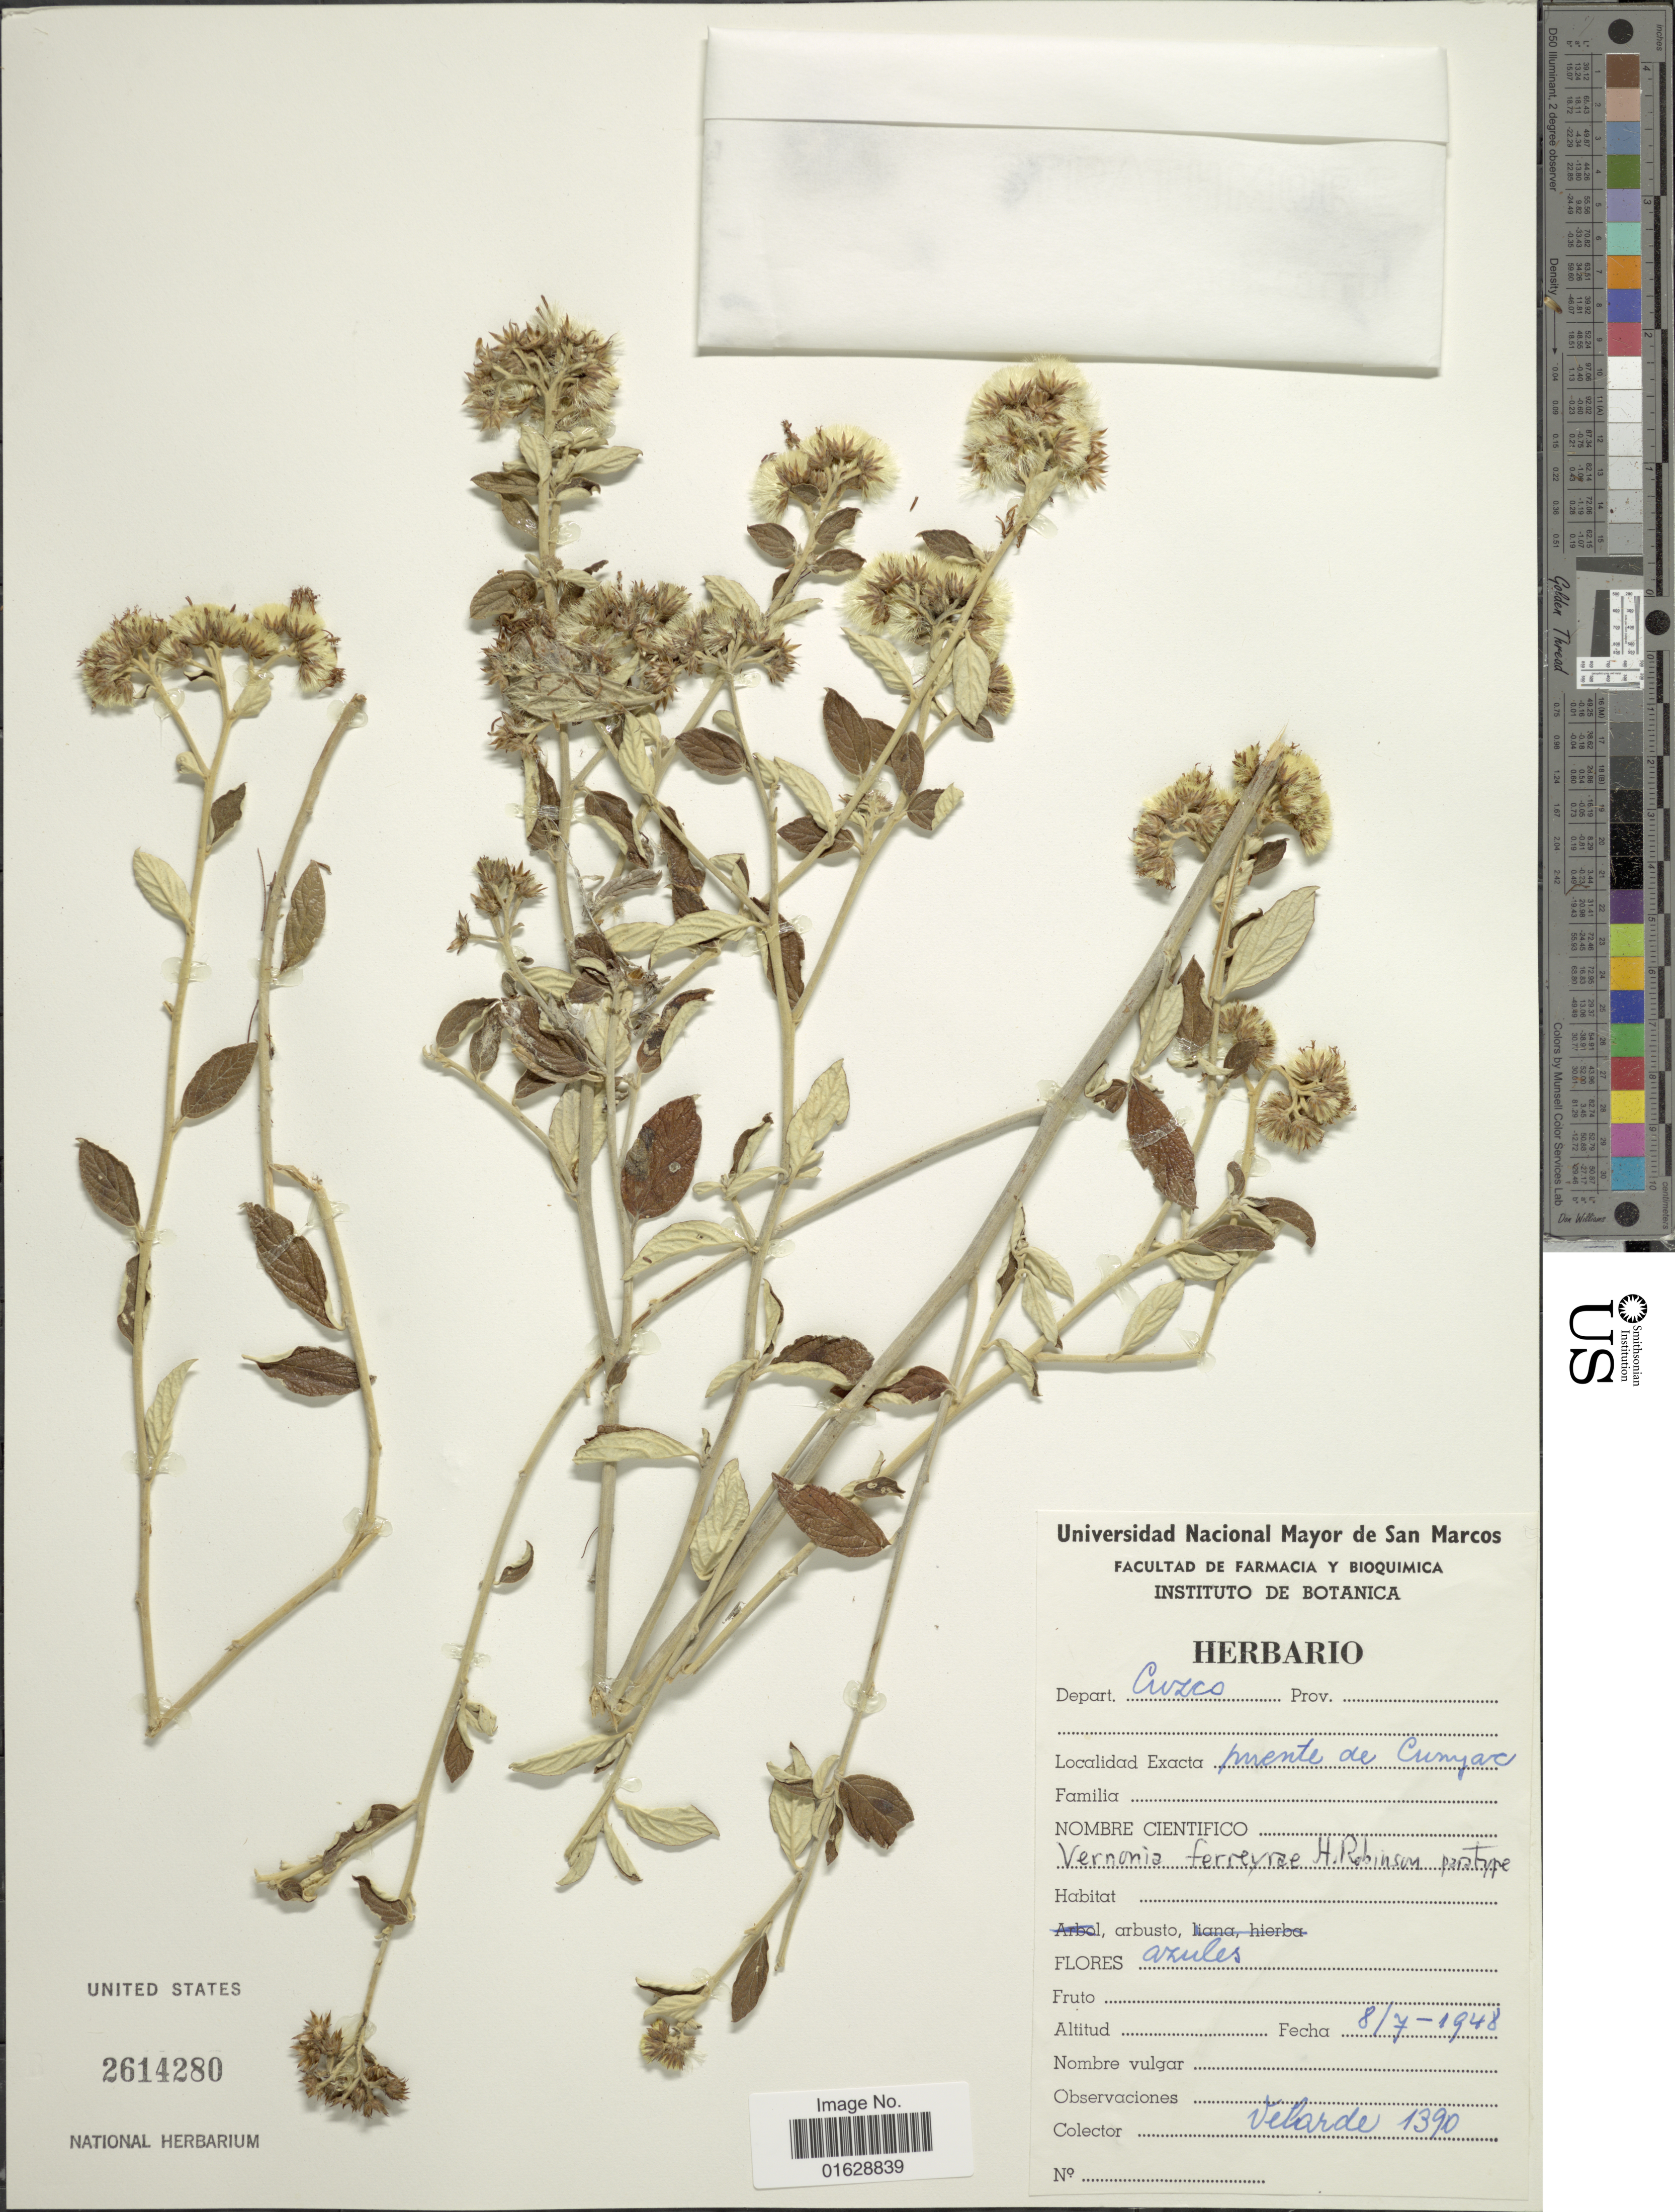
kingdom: Plantae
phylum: Tracheophyta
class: Magnoliopsida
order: Asterales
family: Asteraceae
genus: Lepidaploa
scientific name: Lepidaploa ferreyrae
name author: (H. Rob.) H. Rob.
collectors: -. Velarde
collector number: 1390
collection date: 1948-07-08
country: Peru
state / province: Cusco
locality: Depart. Cuzco. Mente de Cunyac.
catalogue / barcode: US 2614280